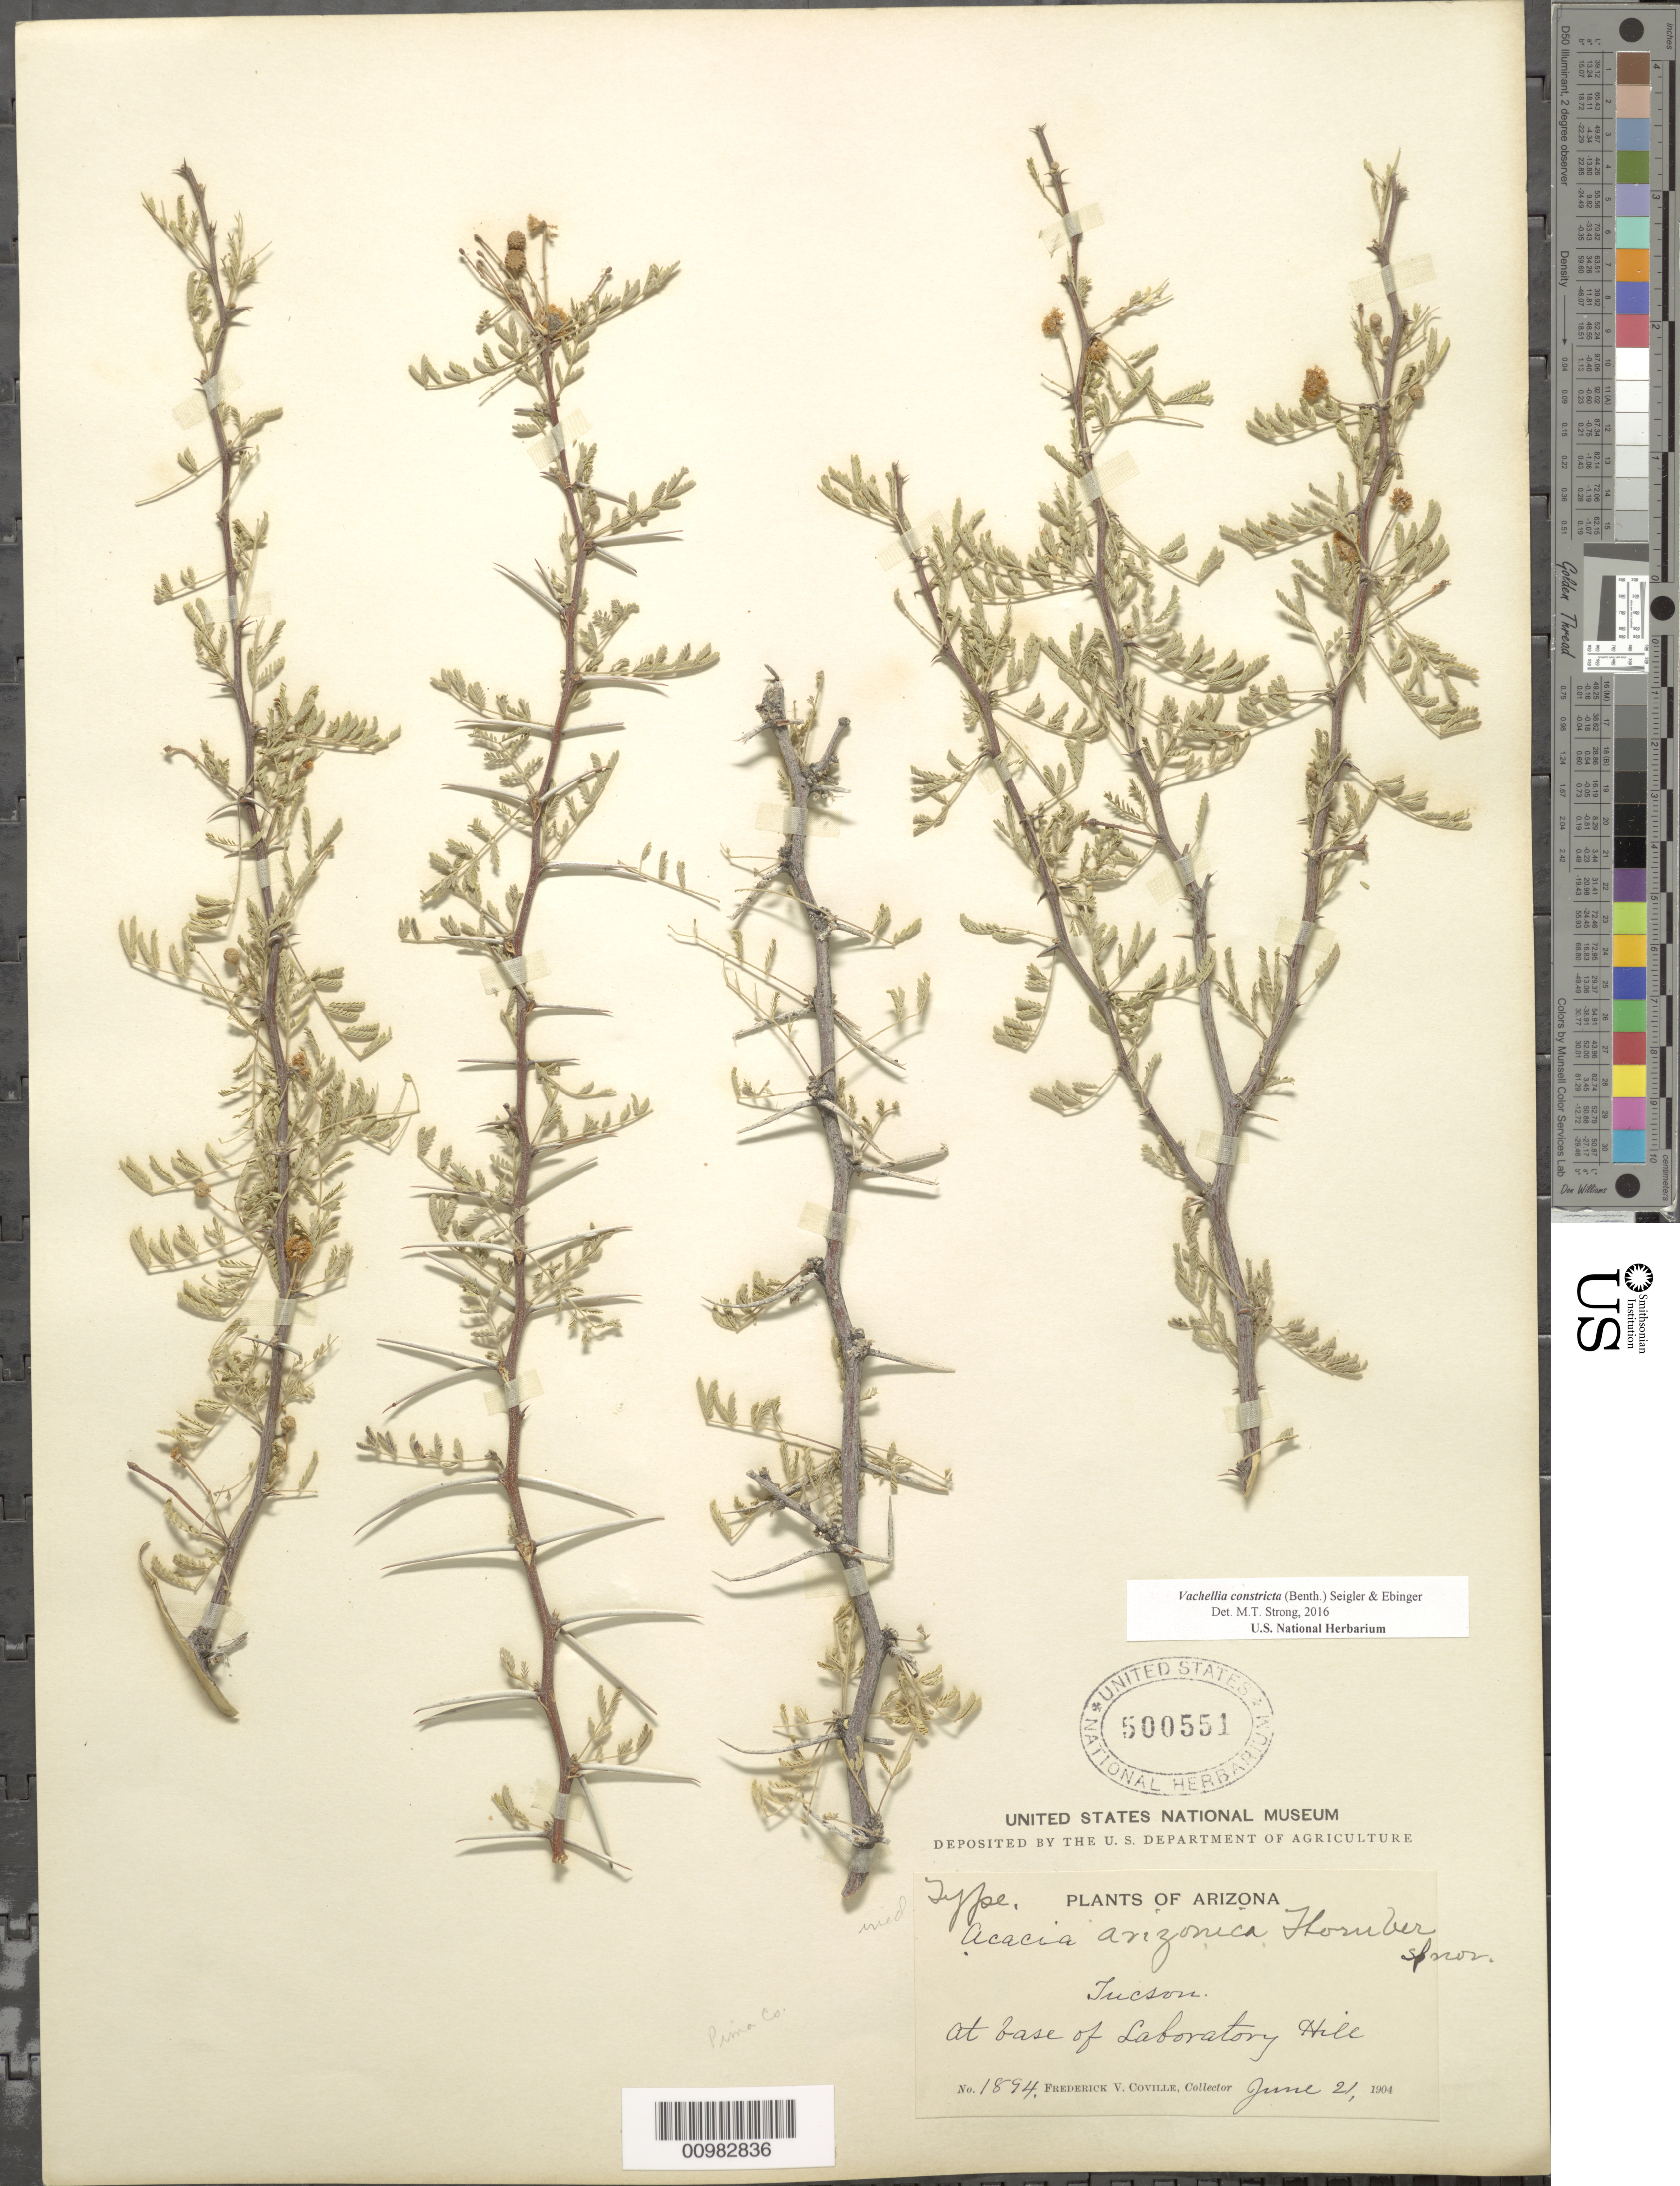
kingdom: Plantae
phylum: Tracheophyta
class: Magnoliopsida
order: Fabales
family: Fabaceae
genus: Vachellia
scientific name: Vachellia constricta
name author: (Benth.) Seigler & Ebinger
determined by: Strong, M. T., (US), Smithsonian Institution - National Museum of Natural History (UNITED STATES)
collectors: F. V. Coville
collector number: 1894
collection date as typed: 21 Jun 1904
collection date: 1904-06-21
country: United States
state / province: Arizona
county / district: Pima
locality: Tucson, at the base of Laboratory Hill.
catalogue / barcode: US 500551